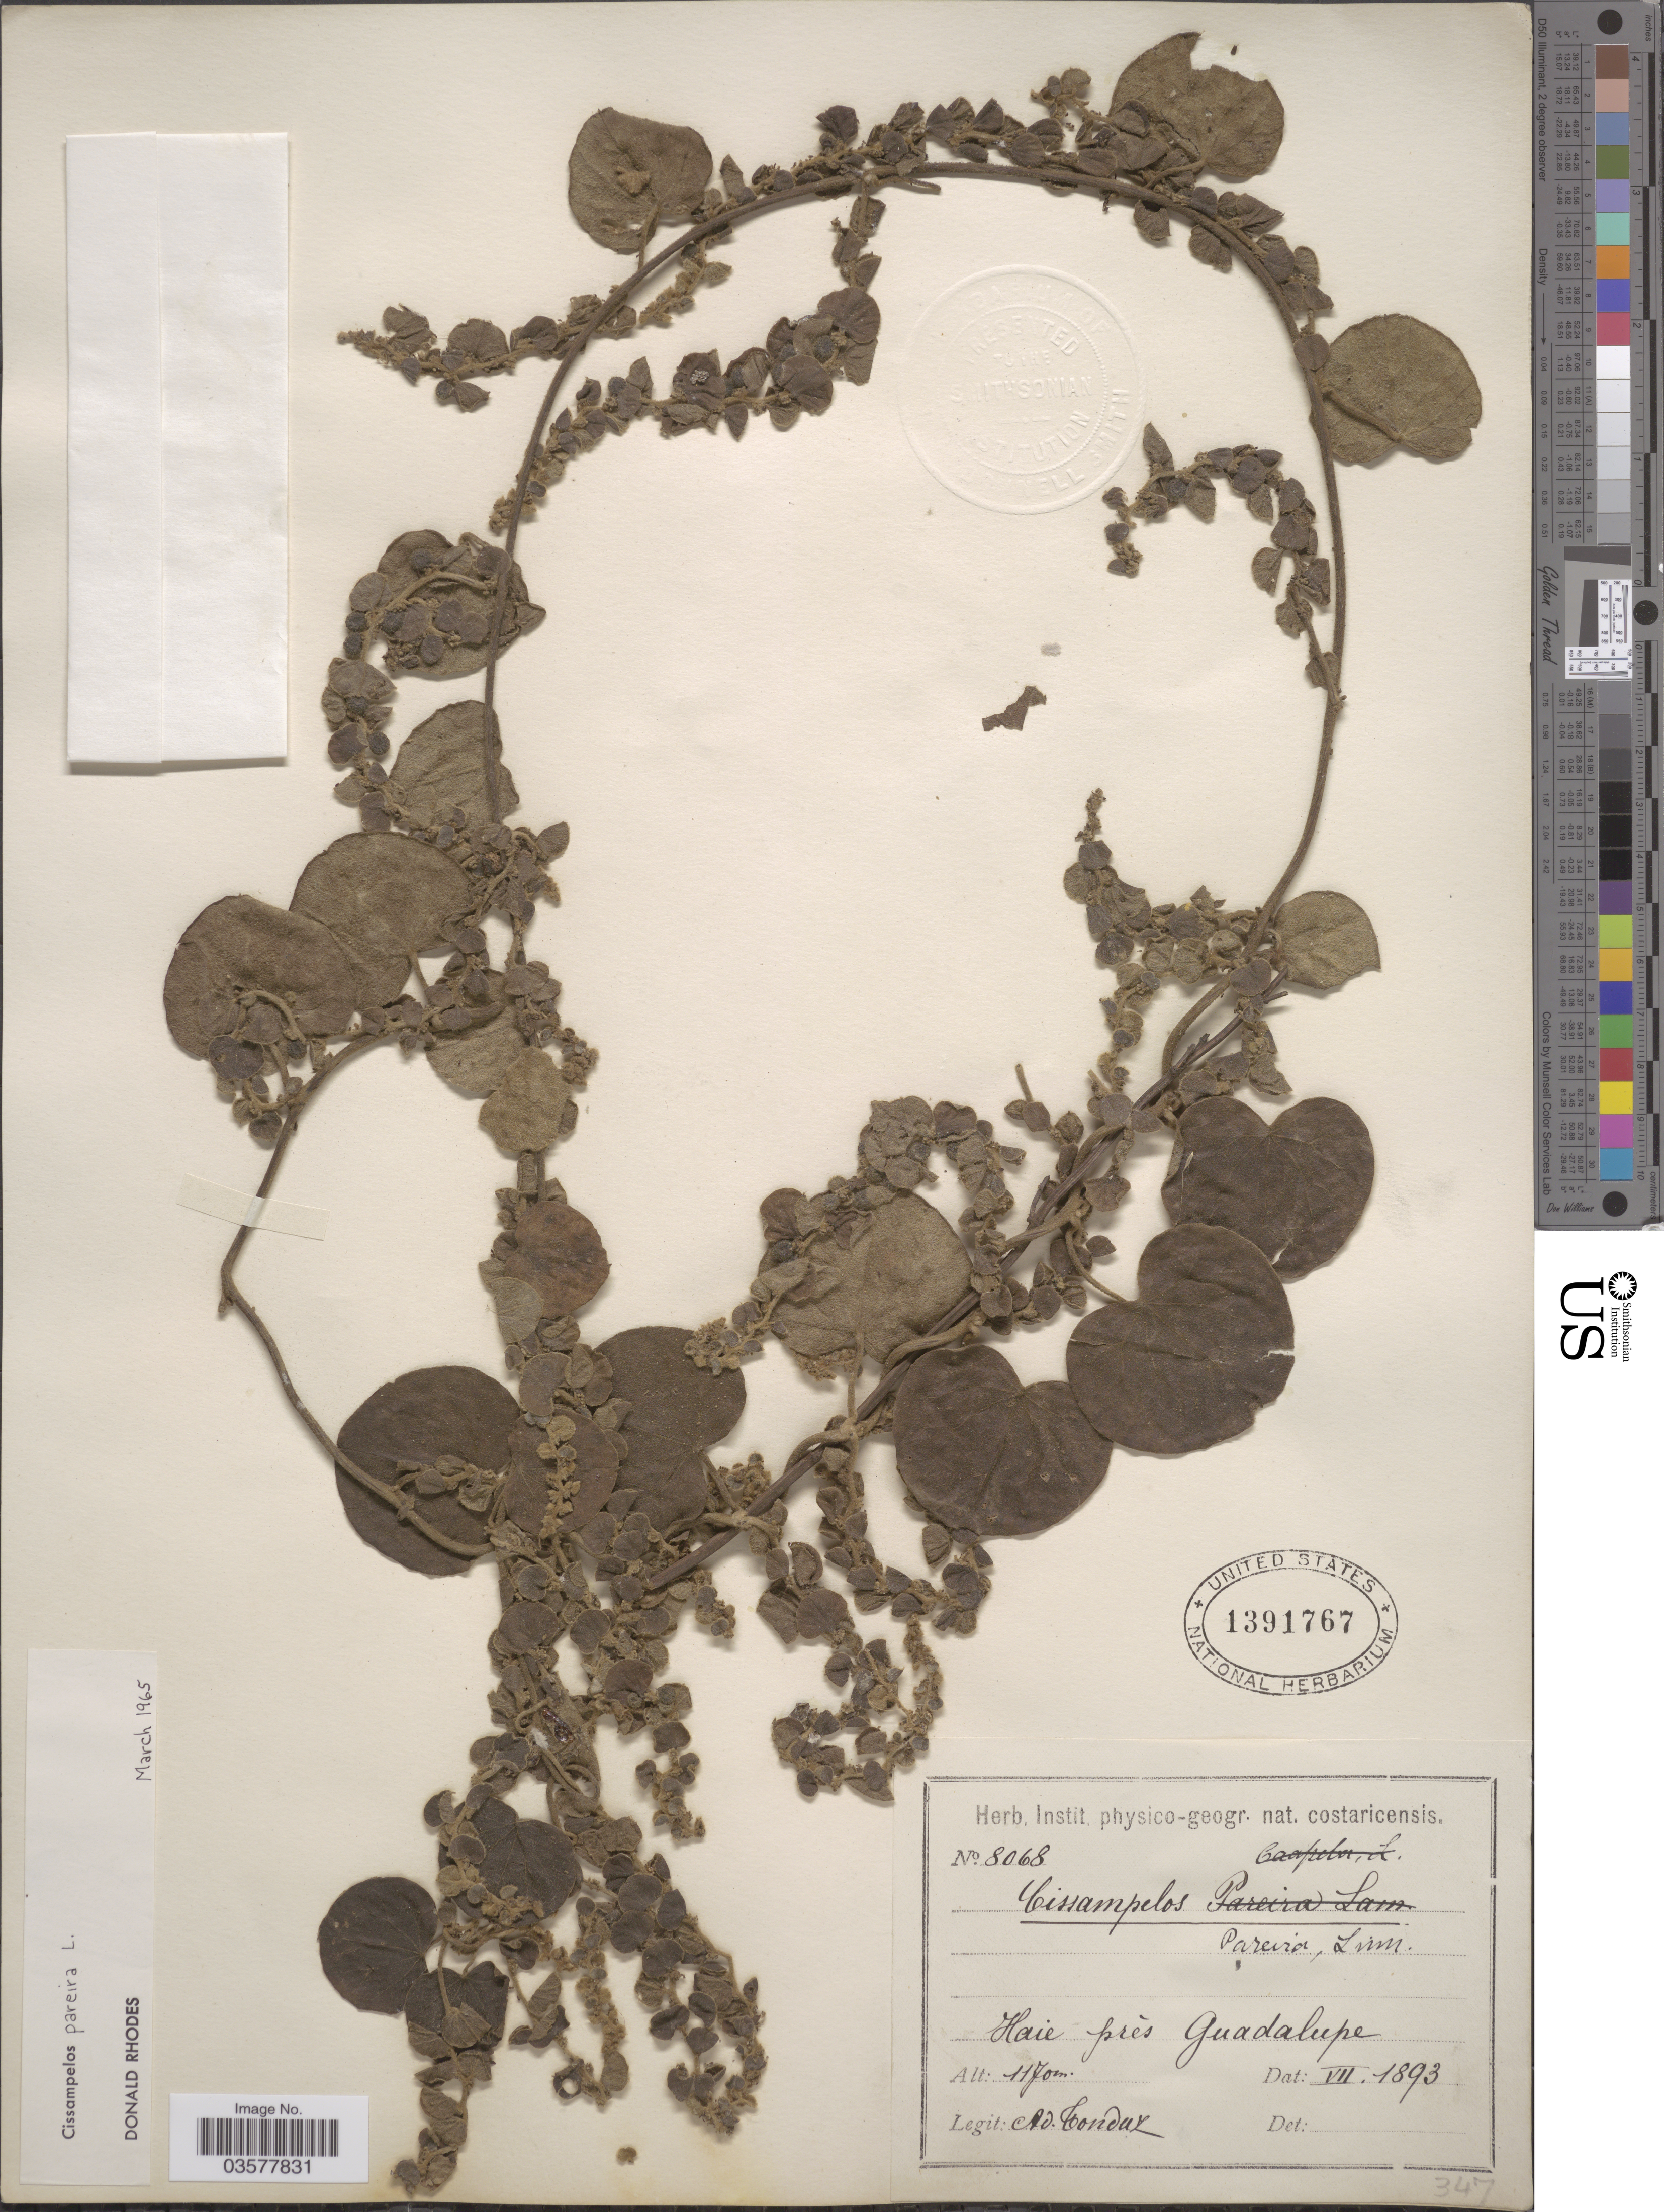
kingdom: Plantae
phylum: Tracheophyta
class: Magnoliopsida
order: Ranunculales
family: Menispermaceae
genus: Cissampelos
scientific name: Cissampelos pareira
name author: L.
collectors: A. Tonduz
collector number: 8068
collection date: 1893-07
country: Costa Rica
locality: Haie prés Guadalupe.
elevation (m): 1170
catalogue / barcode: US 1391767